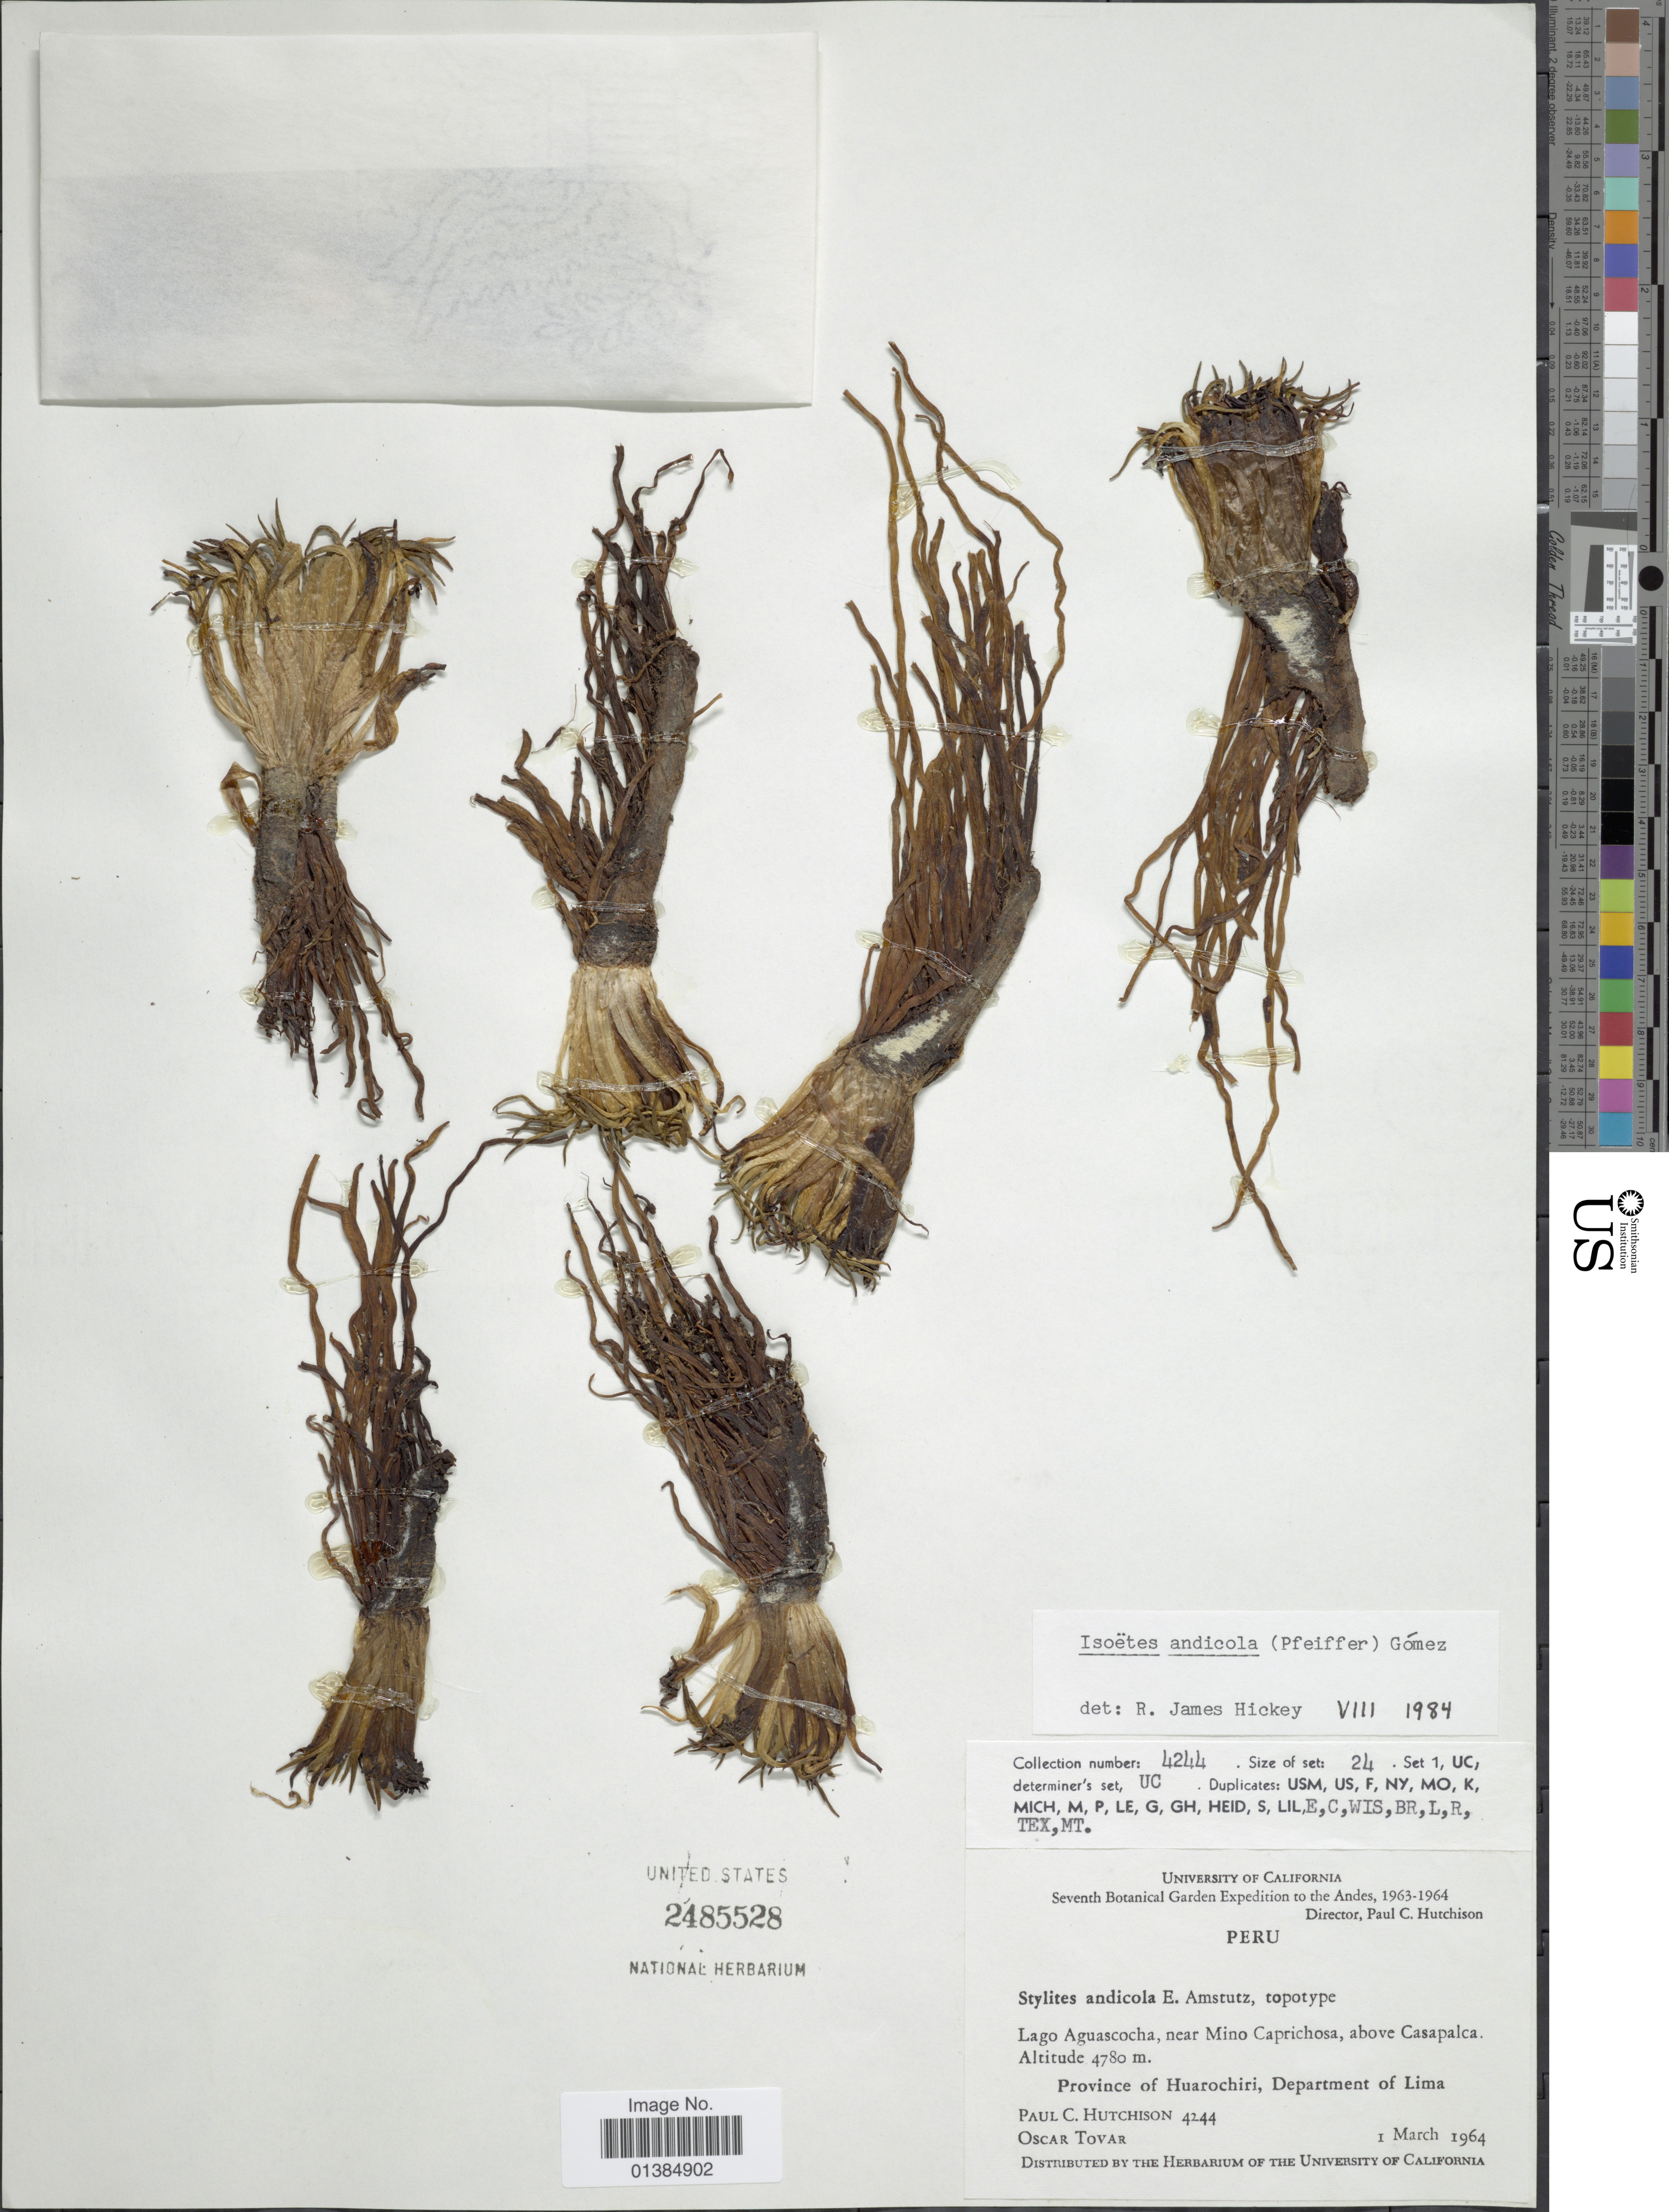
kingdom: Plantae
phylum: Tracheophyta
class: Lycopodiopsida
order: Isoetales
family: Isoetaceae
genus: Isoetes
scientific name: Isoetes andicola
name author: (Amstutz) L.D. Gómez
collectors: P. C. Hutchison & Ó. Tovar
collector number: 4244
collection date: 1964-03-01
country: Peru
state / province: Lima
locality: Lago Aguascocha, near Mino Caprichosa, above Casapalca. Province of Huarochiri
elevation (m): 4780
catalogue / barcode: US 2485528